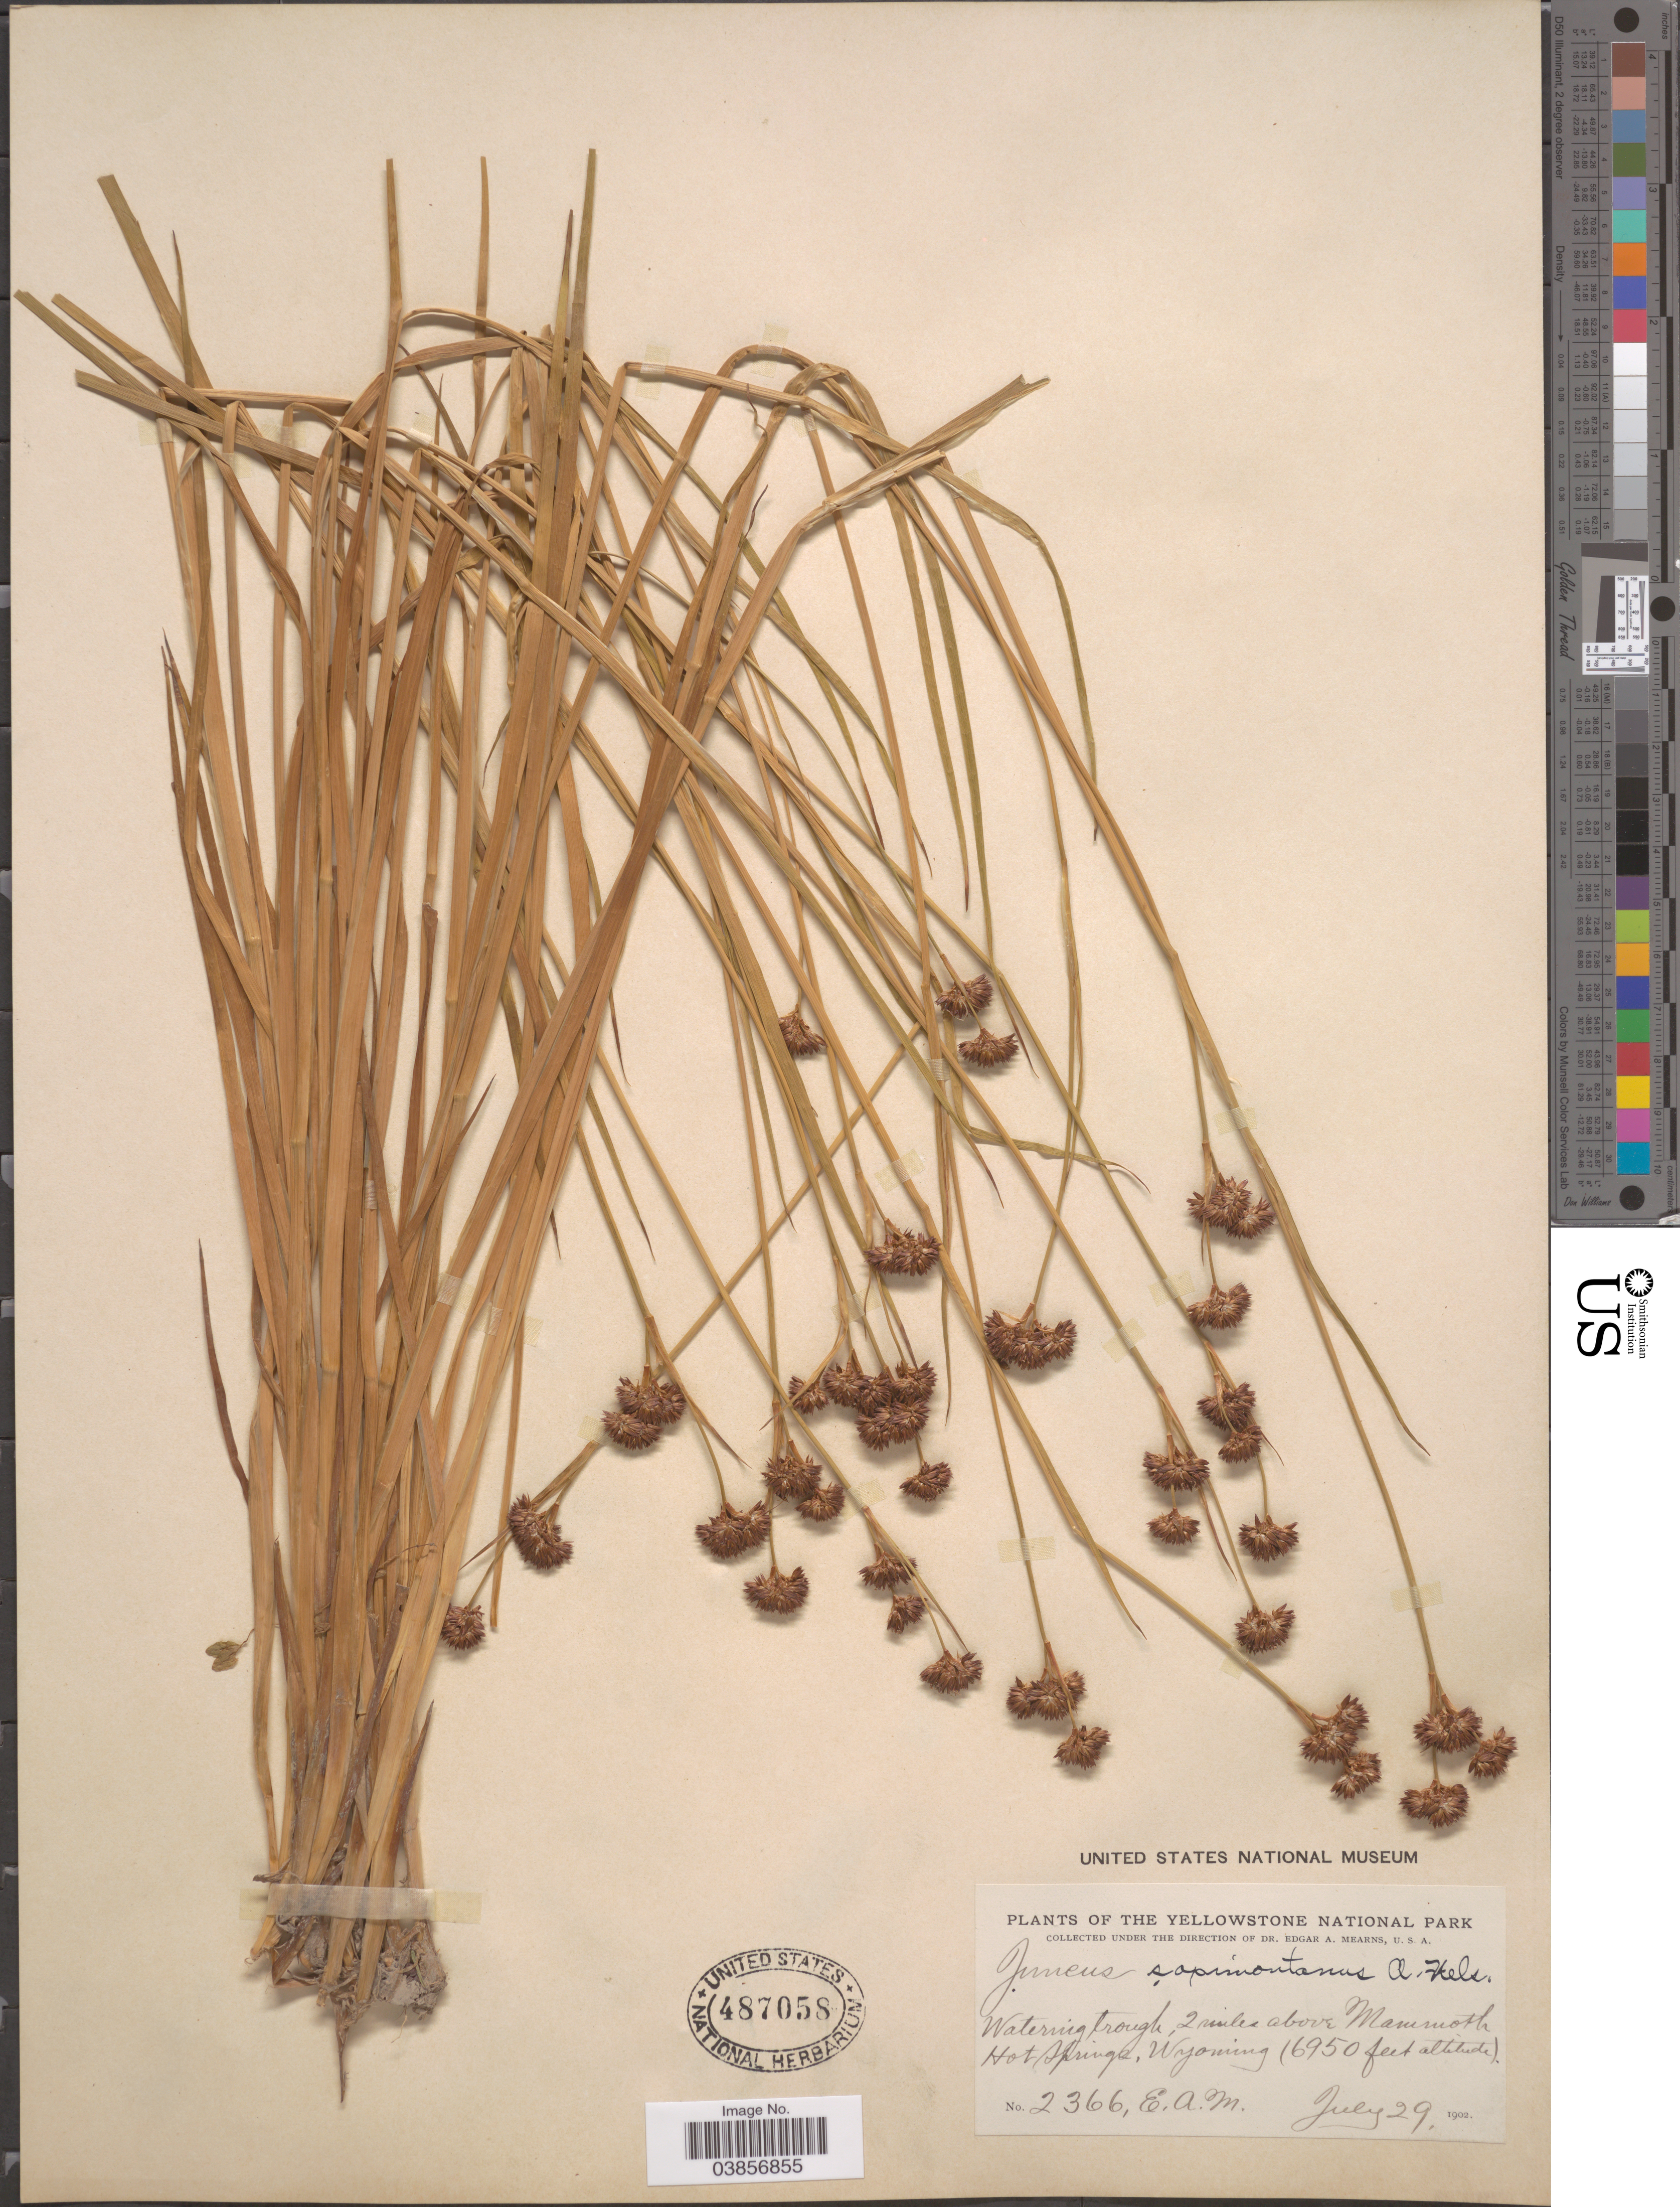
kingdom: Plantae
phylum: Tracheophyta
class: Liliopsida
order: Poales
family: Juncaceae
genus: Juncus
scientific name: Juncus saximontanus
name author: A. Nelson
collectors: E. A. Mearns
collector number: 2366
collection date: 1902-07-29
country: United States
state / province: Wyoming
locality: The Yellowstone National Park. Watering trough, 2 miles above Mammoth Hot Springs.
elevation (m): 2118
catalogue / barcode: US 487058